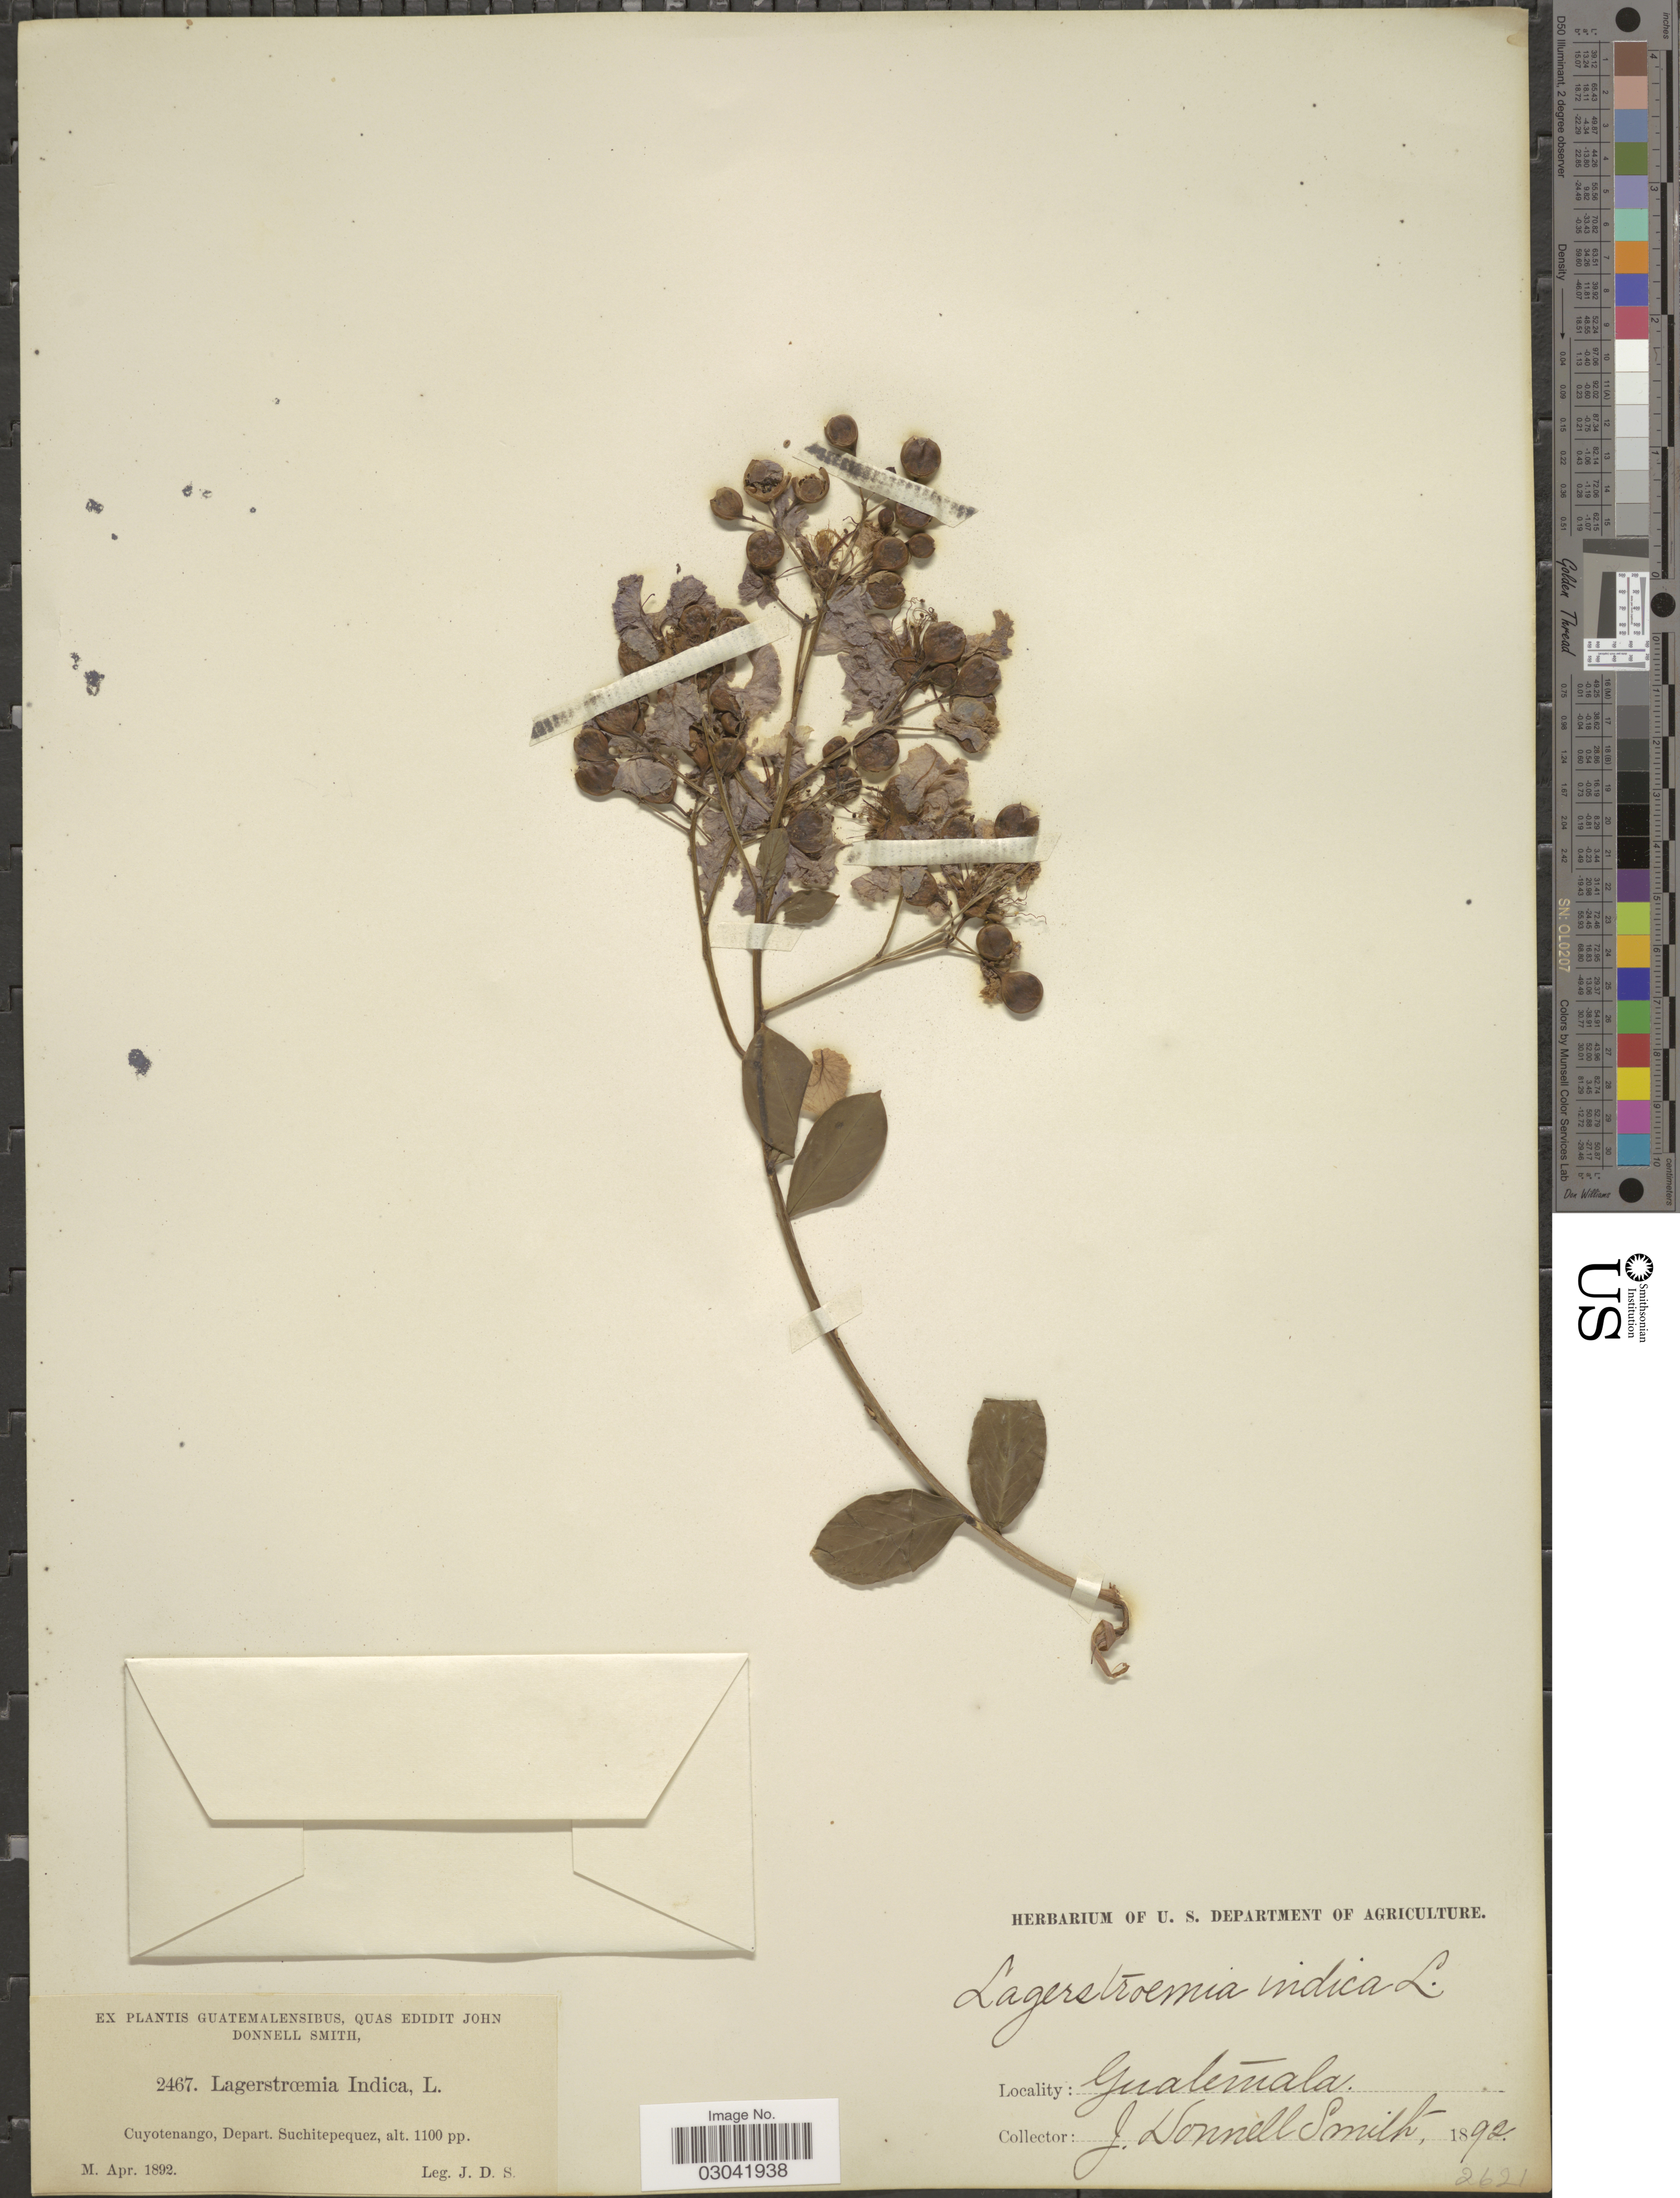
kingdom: Plantae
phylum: Tracheophyta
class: Magnoliopsida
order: Myrtales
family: Lythraceae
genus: Lagerstroemia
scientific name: Lagerstroemia indica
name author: L.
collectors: J. Donnell Smith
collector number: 2467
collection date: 1892-04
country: Guatemala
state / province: Suchitepéquez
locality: Cuyotenango, Depart. Suchitepequez.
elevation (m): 335